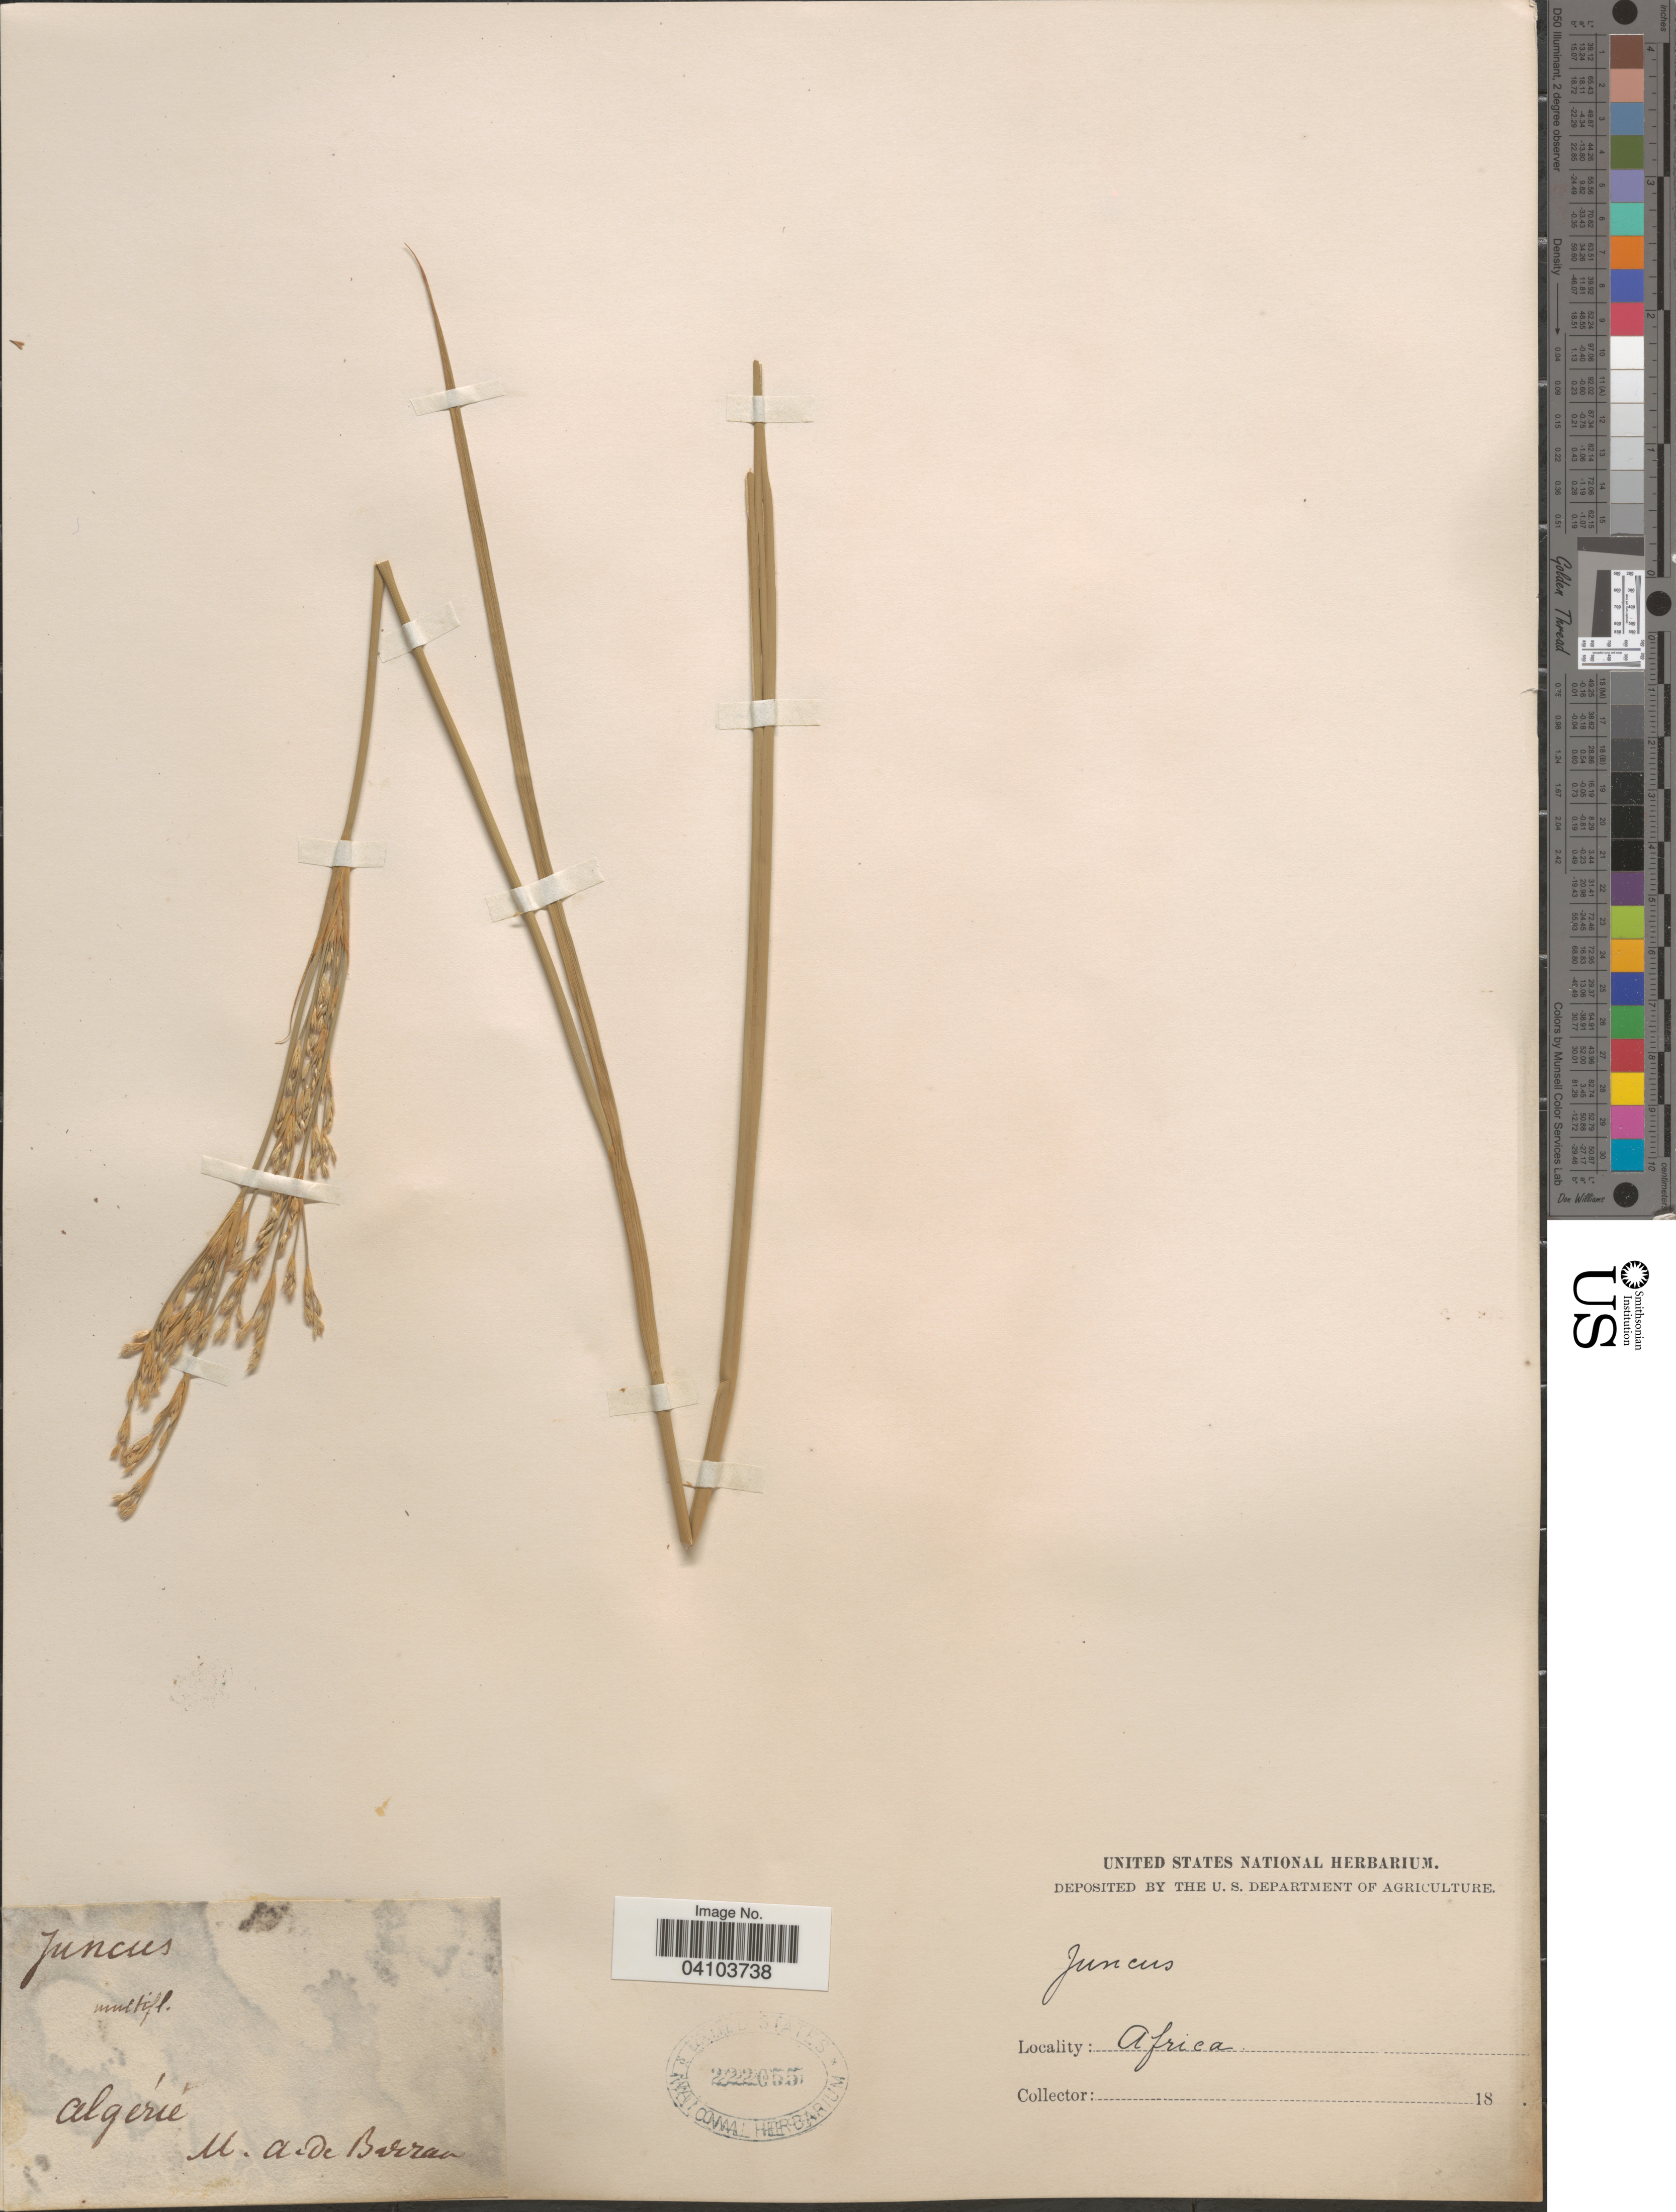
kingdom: Plantae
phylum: Tracheophyta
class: Liliopsida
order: Poales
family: Juncaceae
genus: Juncus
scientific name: Juncus sp.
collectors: M. De Barrau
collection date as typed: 18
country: Algeria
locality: Algérie.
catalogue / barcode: US 222055